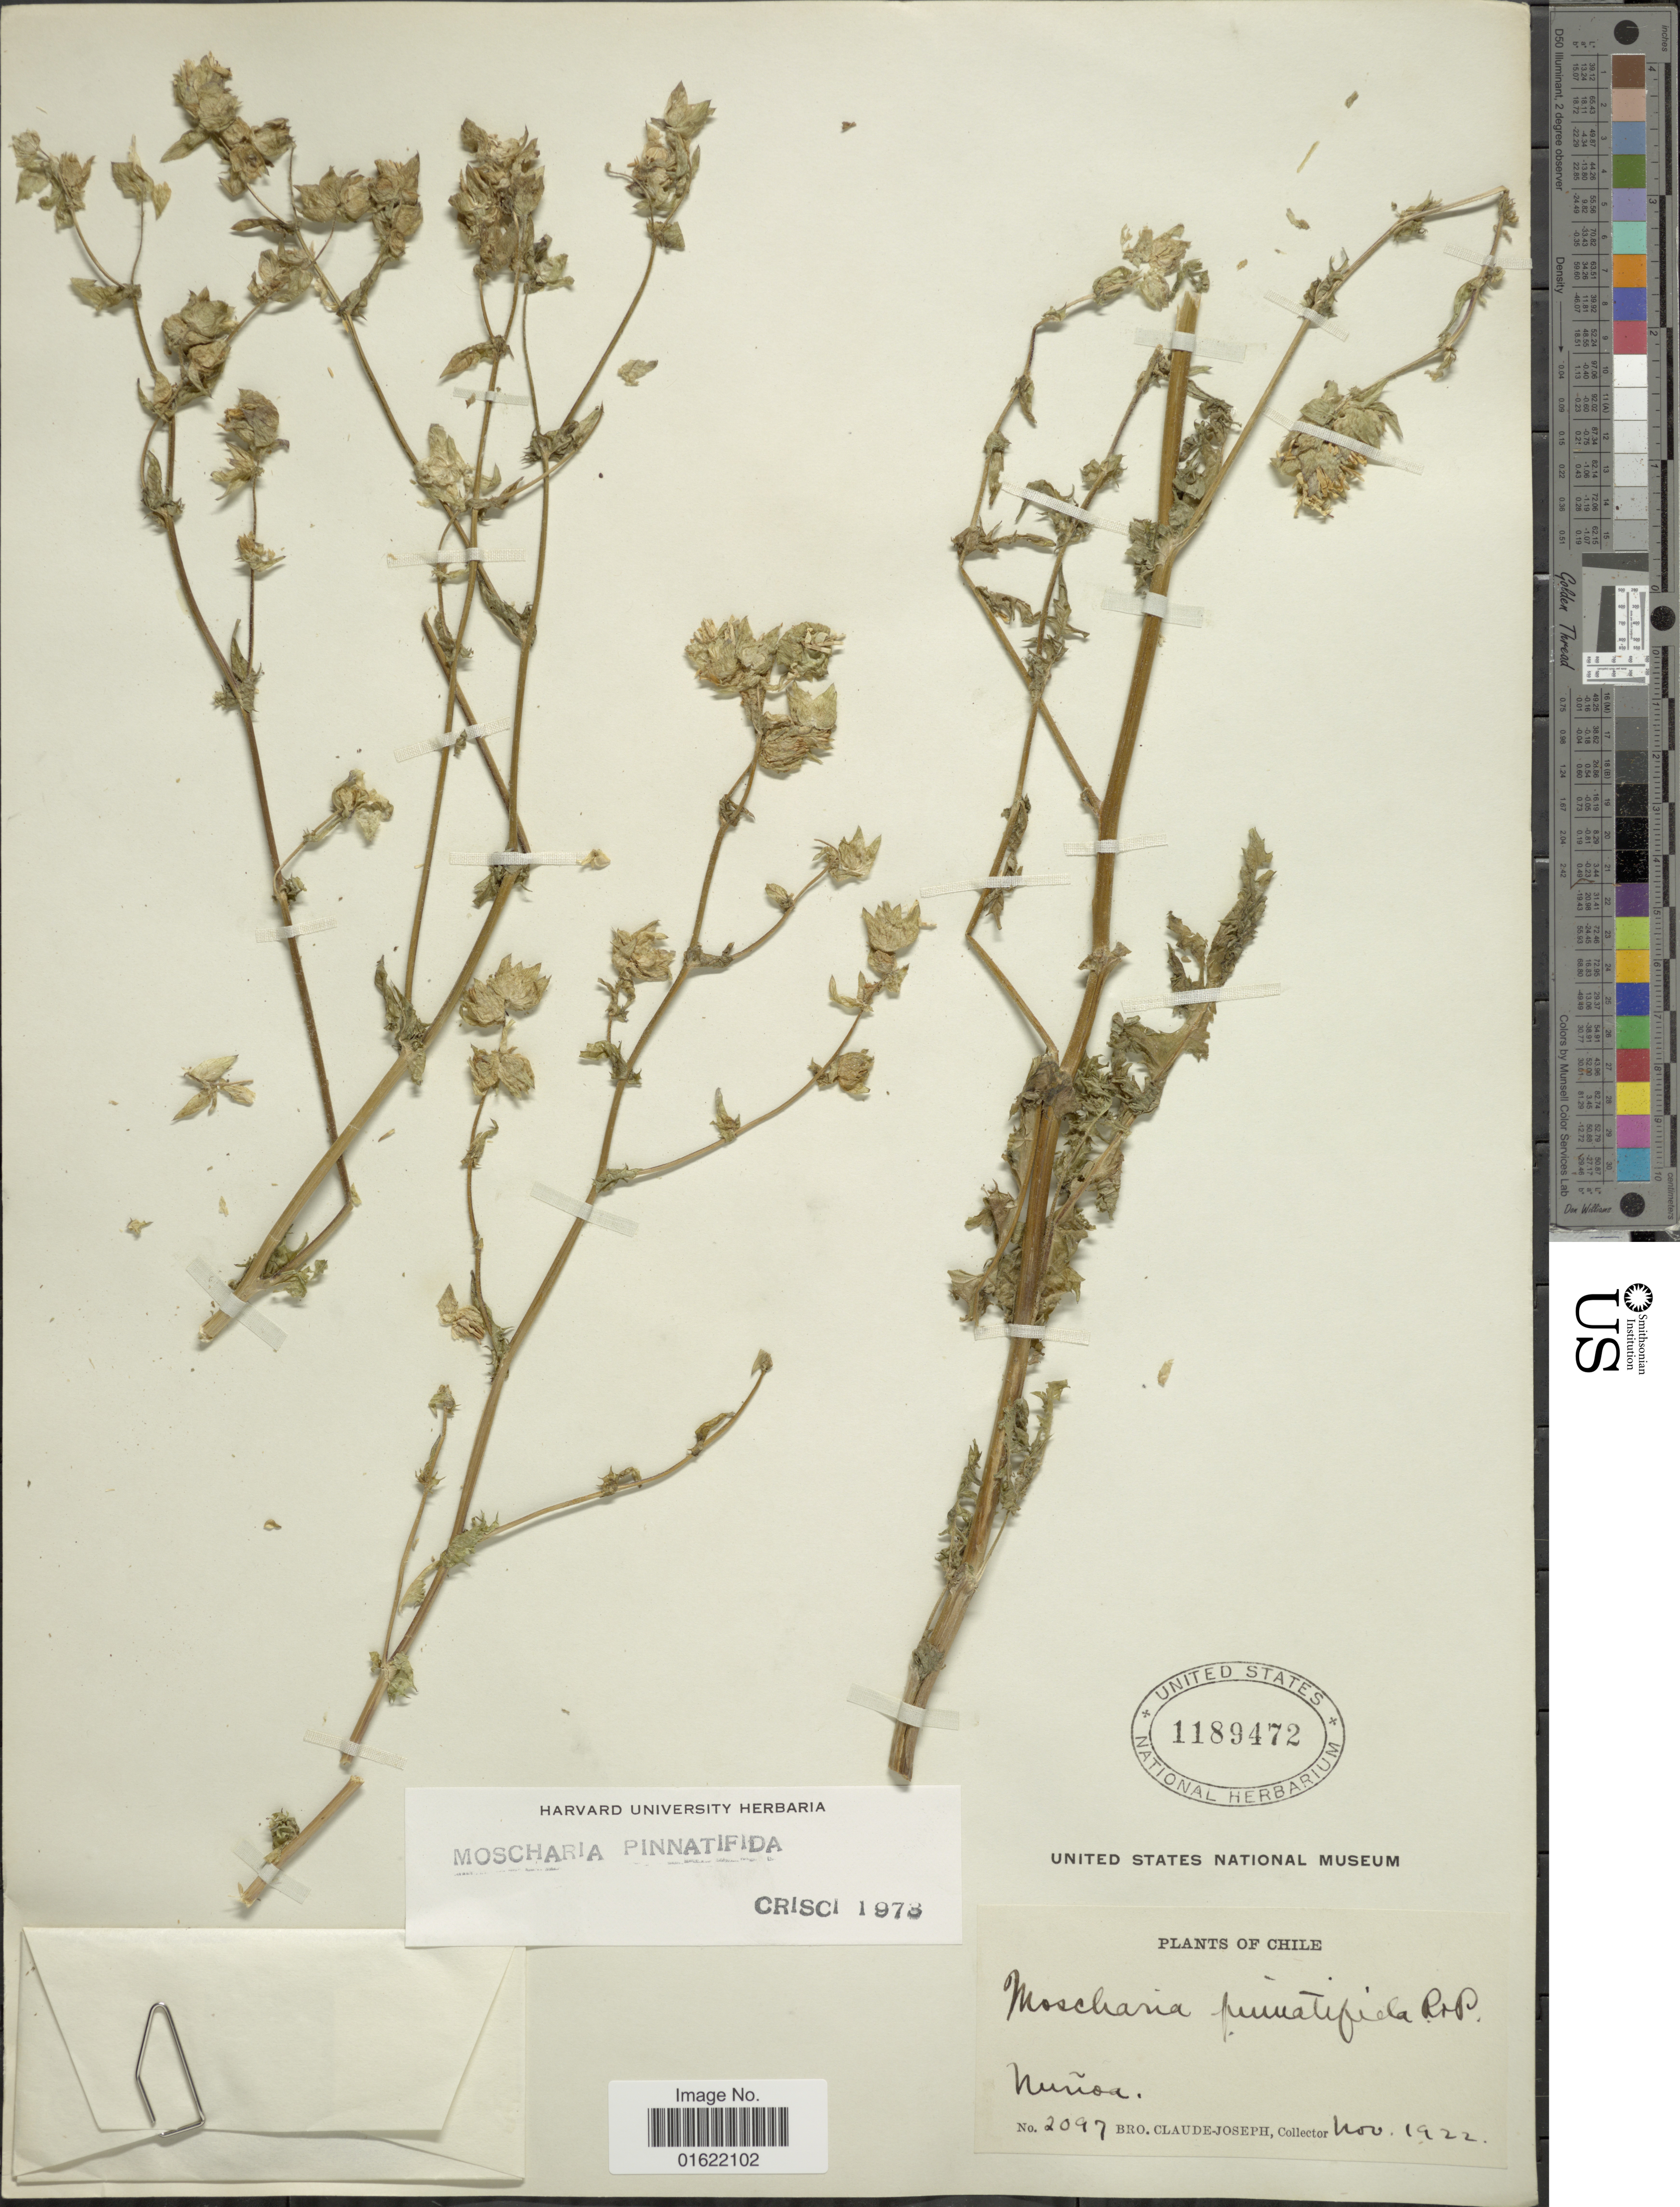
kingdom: Plantae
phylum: Tracheophyta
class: Magnoliopsida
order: Asterales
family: Asteraceae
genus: Moscharia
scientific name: Moscharia pinnatifida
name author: Ruiz & Pav.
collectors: Bro. Claude-Joseph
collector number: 2097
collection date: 1922-11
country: Chile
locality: Nonoa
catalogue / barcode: US 1189472